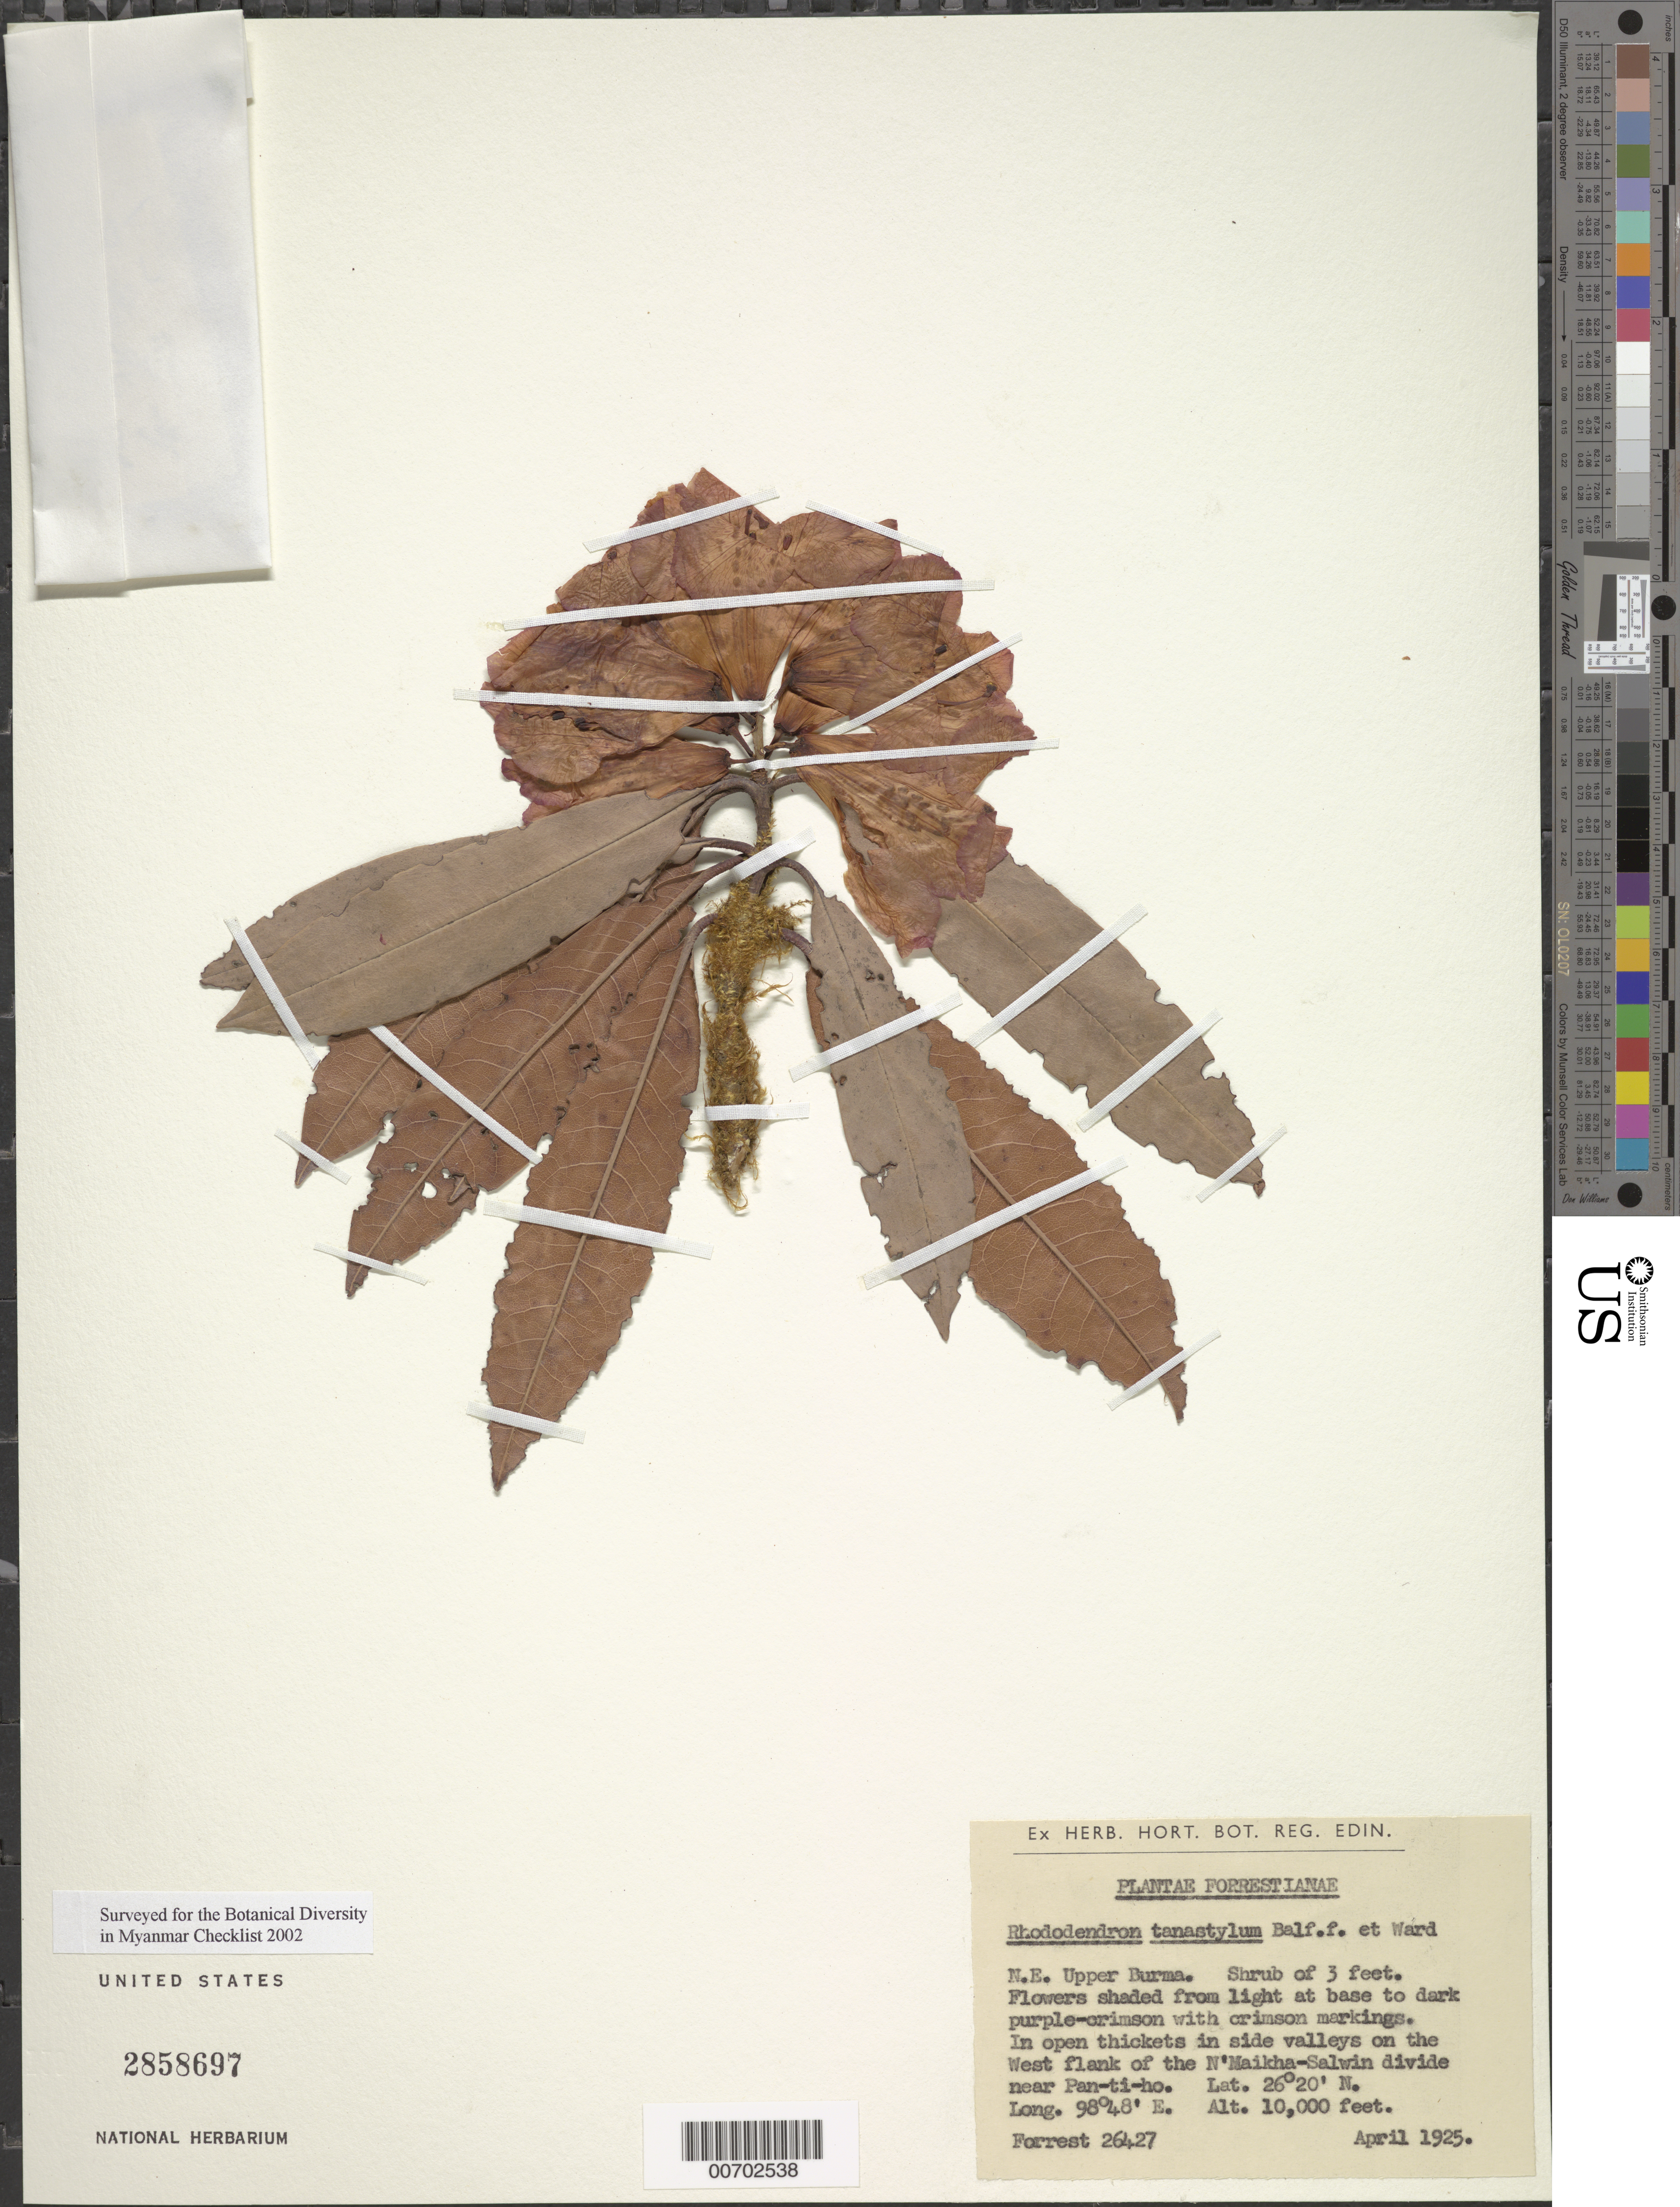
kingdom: Plantae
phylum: Tracheophyta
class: Magnoliopsida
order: Ericales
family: Ericaceae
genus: Rhododendron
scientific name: Rhododendron tanastylum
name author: Balf. f. & Kingdon-Ward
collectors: G. Forrest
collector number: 26427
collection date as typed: Apr 1925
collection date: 1925-04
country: Myanmar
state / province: Kachin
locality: N'Maikha-Salwin Divide, W flank, near Pan-ti-ho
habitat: In open thickets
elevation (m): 3048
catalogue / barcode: US 2858697